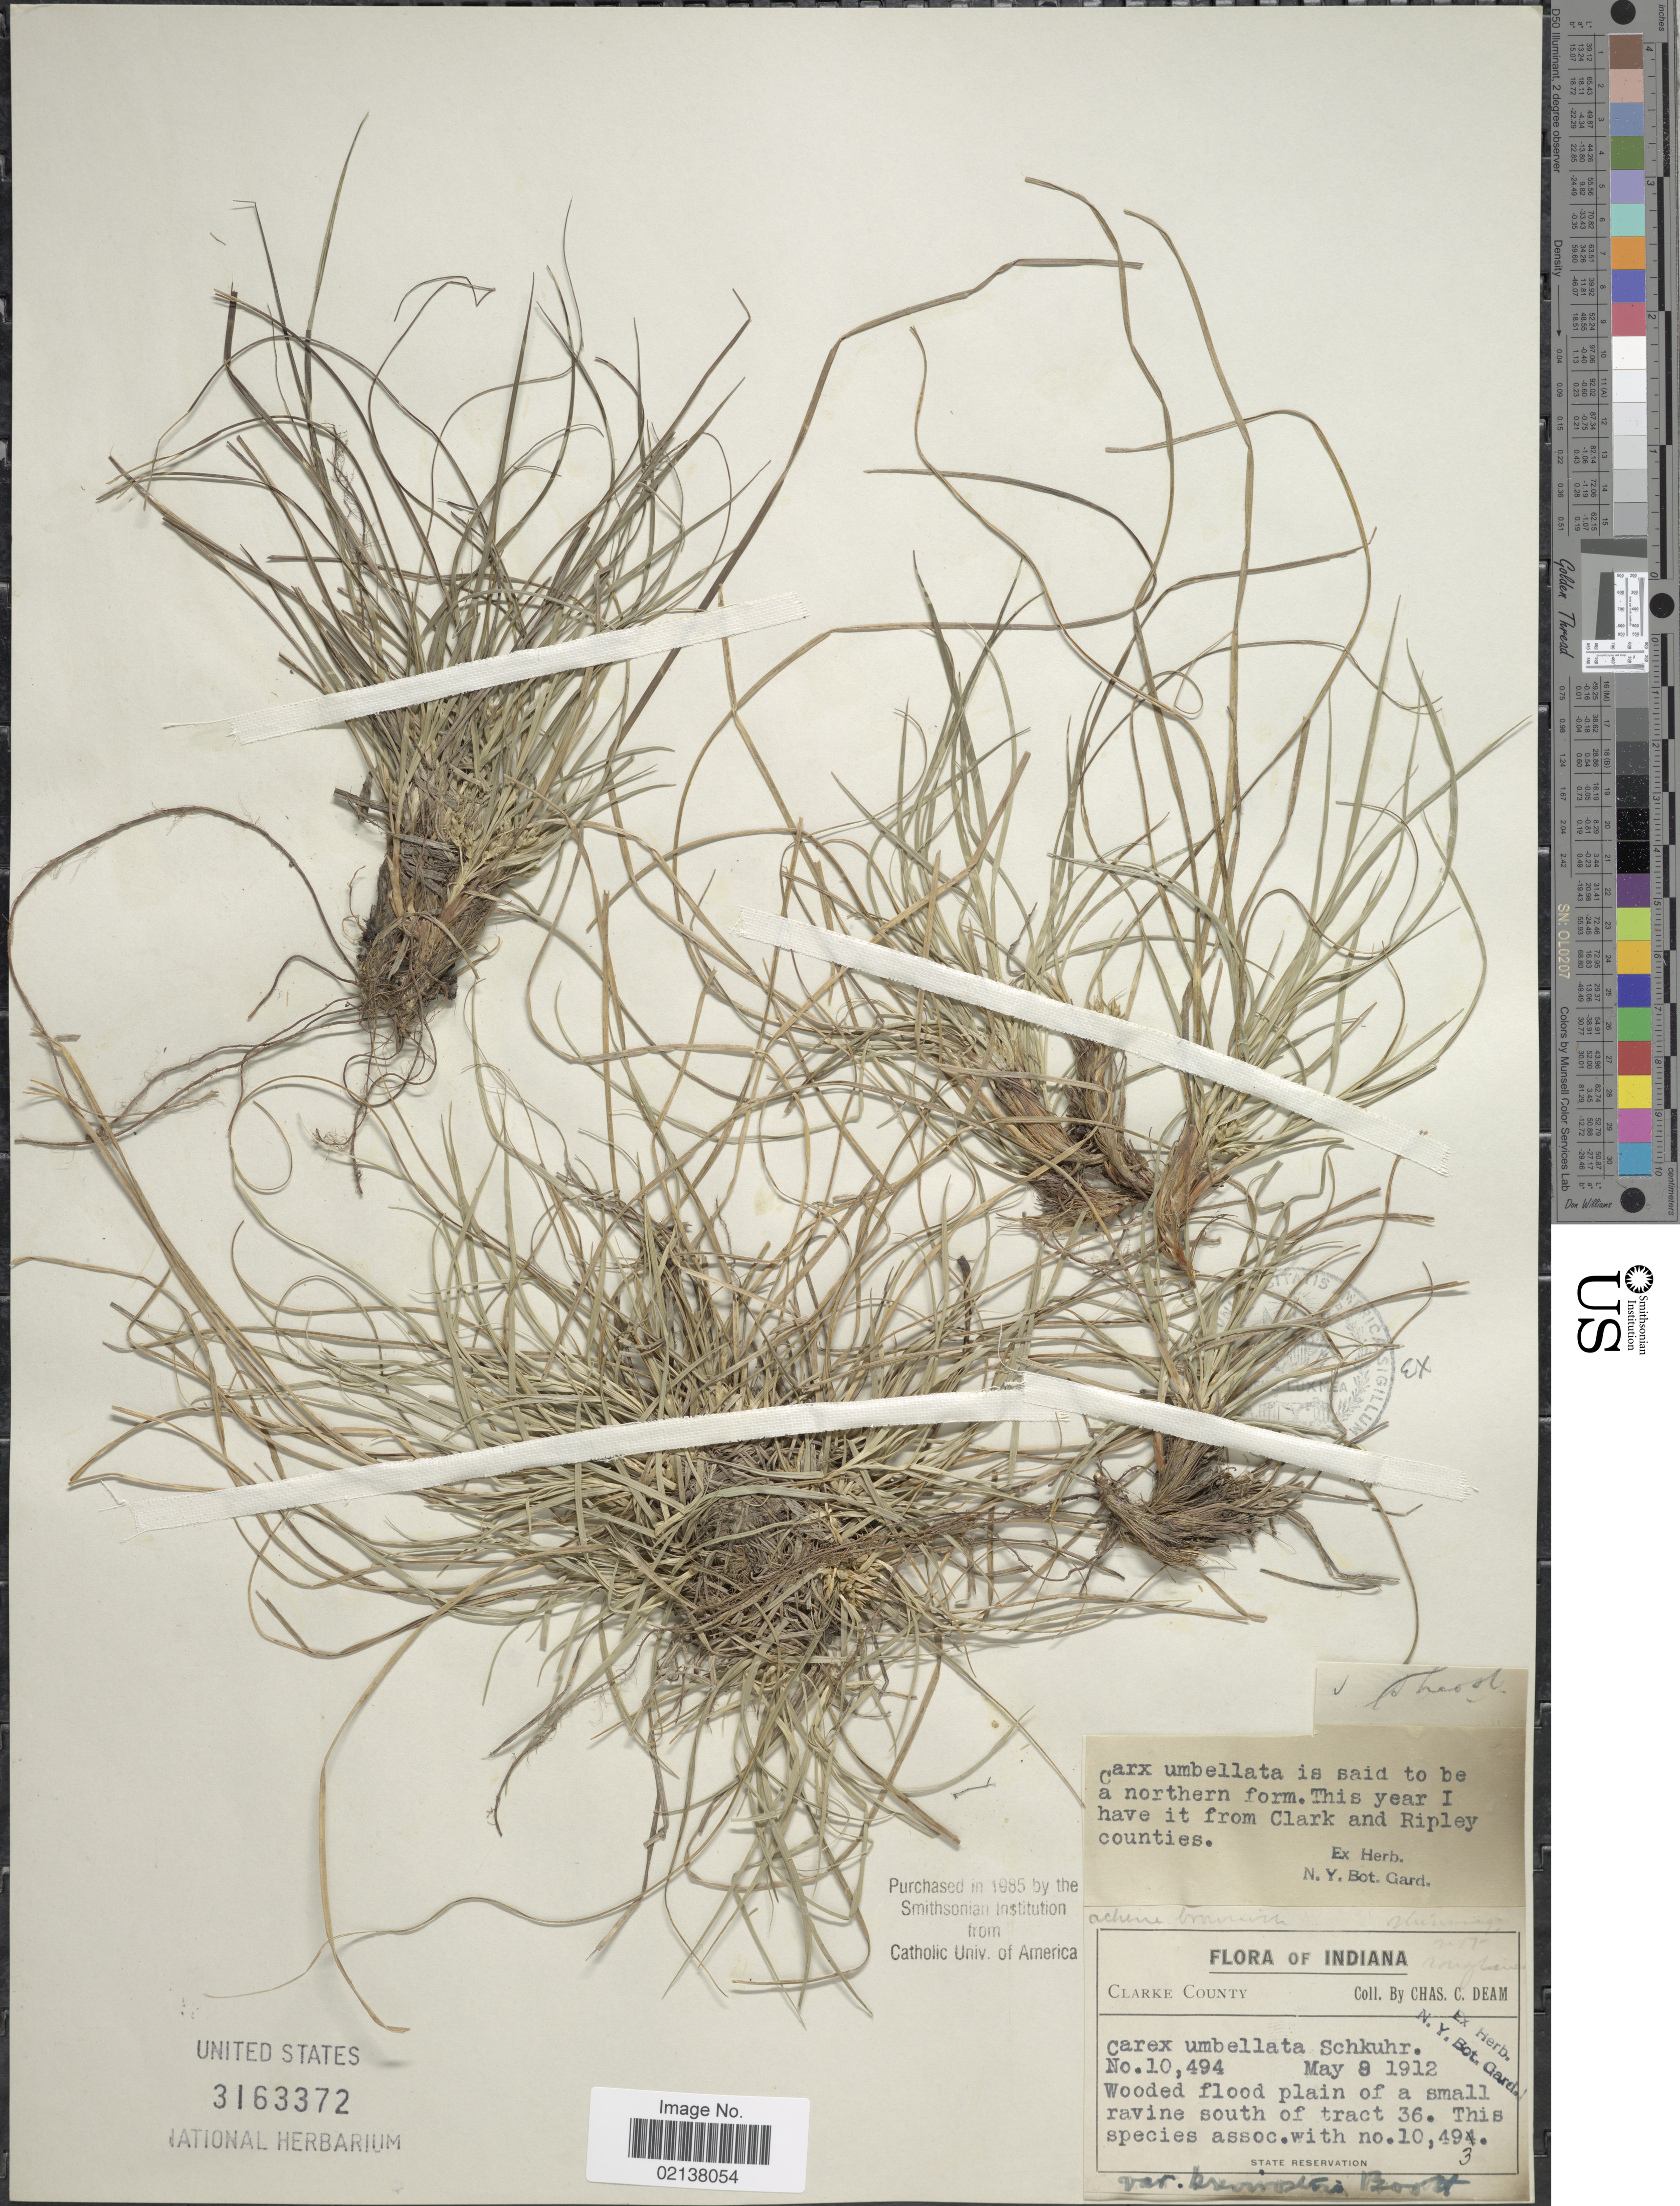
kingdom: Plantae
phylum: Tracheophyta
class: Liliopsida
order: Poales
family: Cyperaceae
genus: Carex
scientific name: Carex umbellata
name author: Schkuhr ex Willd.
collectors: C. C. Deam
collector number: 10494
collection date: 1912-05-08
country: United States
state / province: Indiana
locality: Indiana, Clarke County, Wooded flood plain of a small ravine south of tract 36.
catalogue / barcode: US 3163372